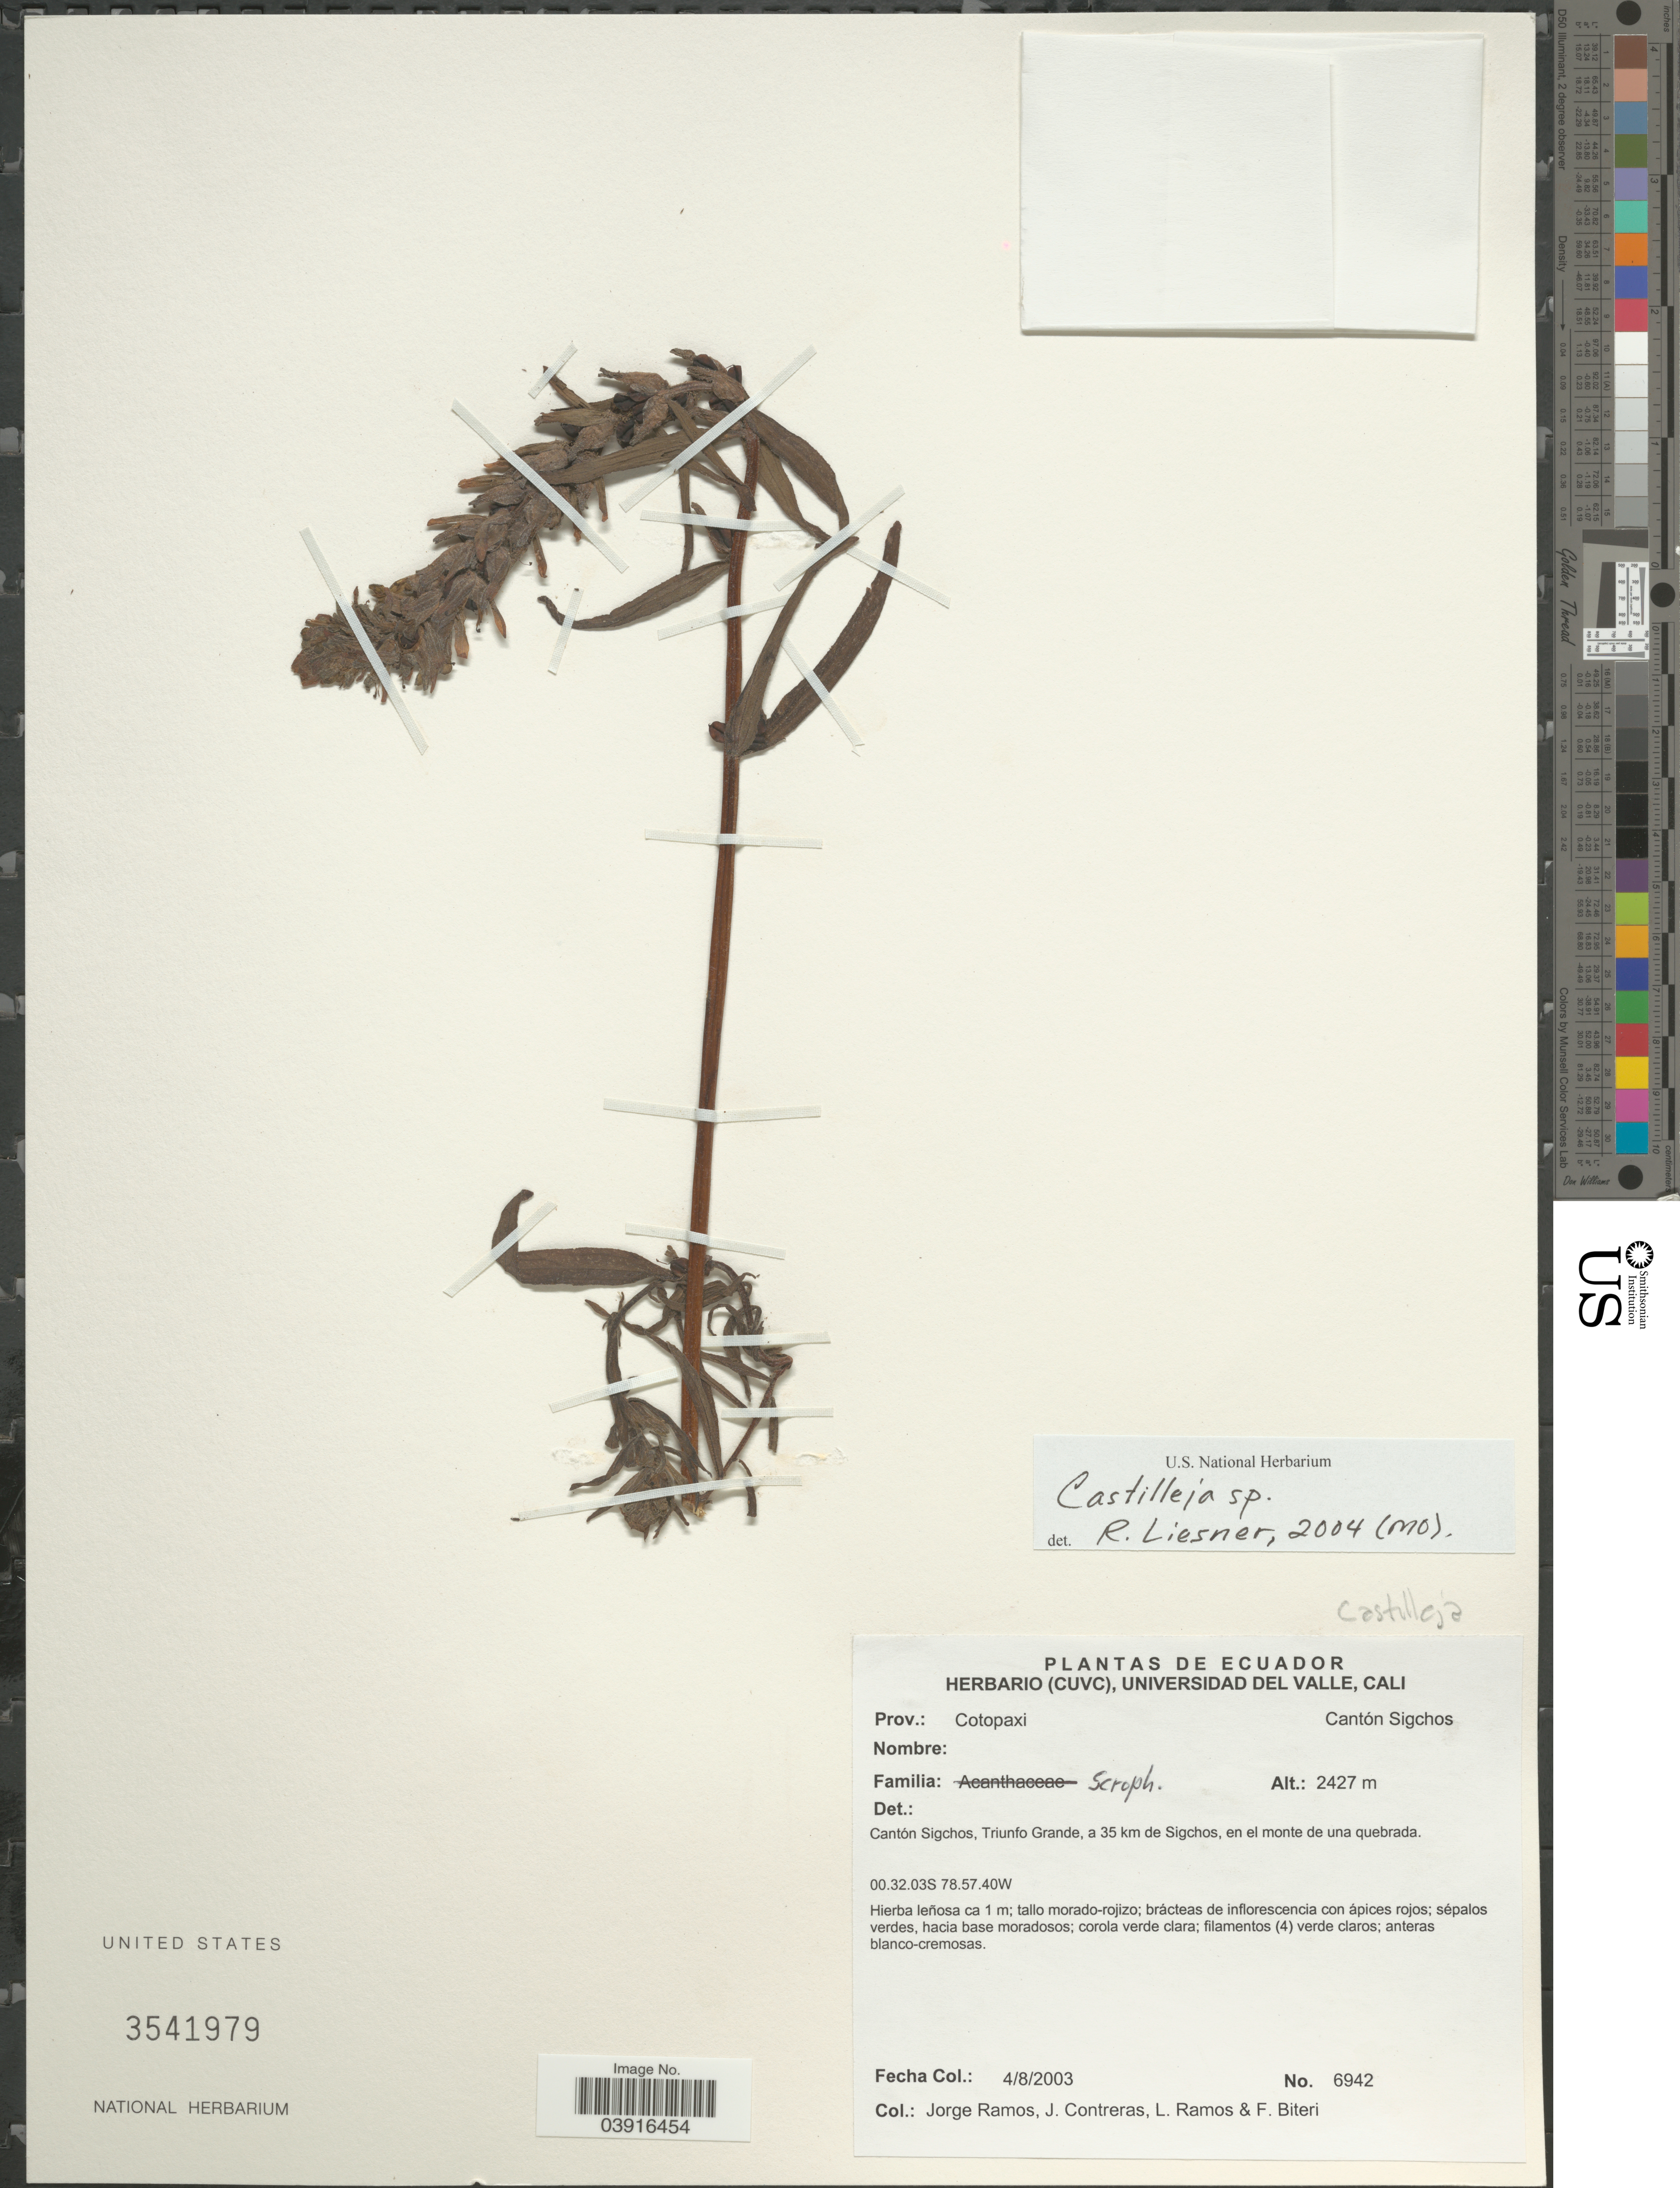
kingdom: Plantae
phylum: Tracheophyta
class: Magnoliopsida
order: Lamiales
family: Orobanchaceae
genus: Castilleja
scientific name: Castilleja sp.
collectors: J. Ramos, J. Contreras, L. Ramos & F. Biteri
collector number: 6942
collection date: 2003-08-04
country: Ecuador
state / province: Cotopaxi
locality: Cantón Sigchos, Triunfo Grande, a 35 km de Sigchos, en el monte de una quebrada.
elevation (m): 2427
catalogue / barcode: US 3541979